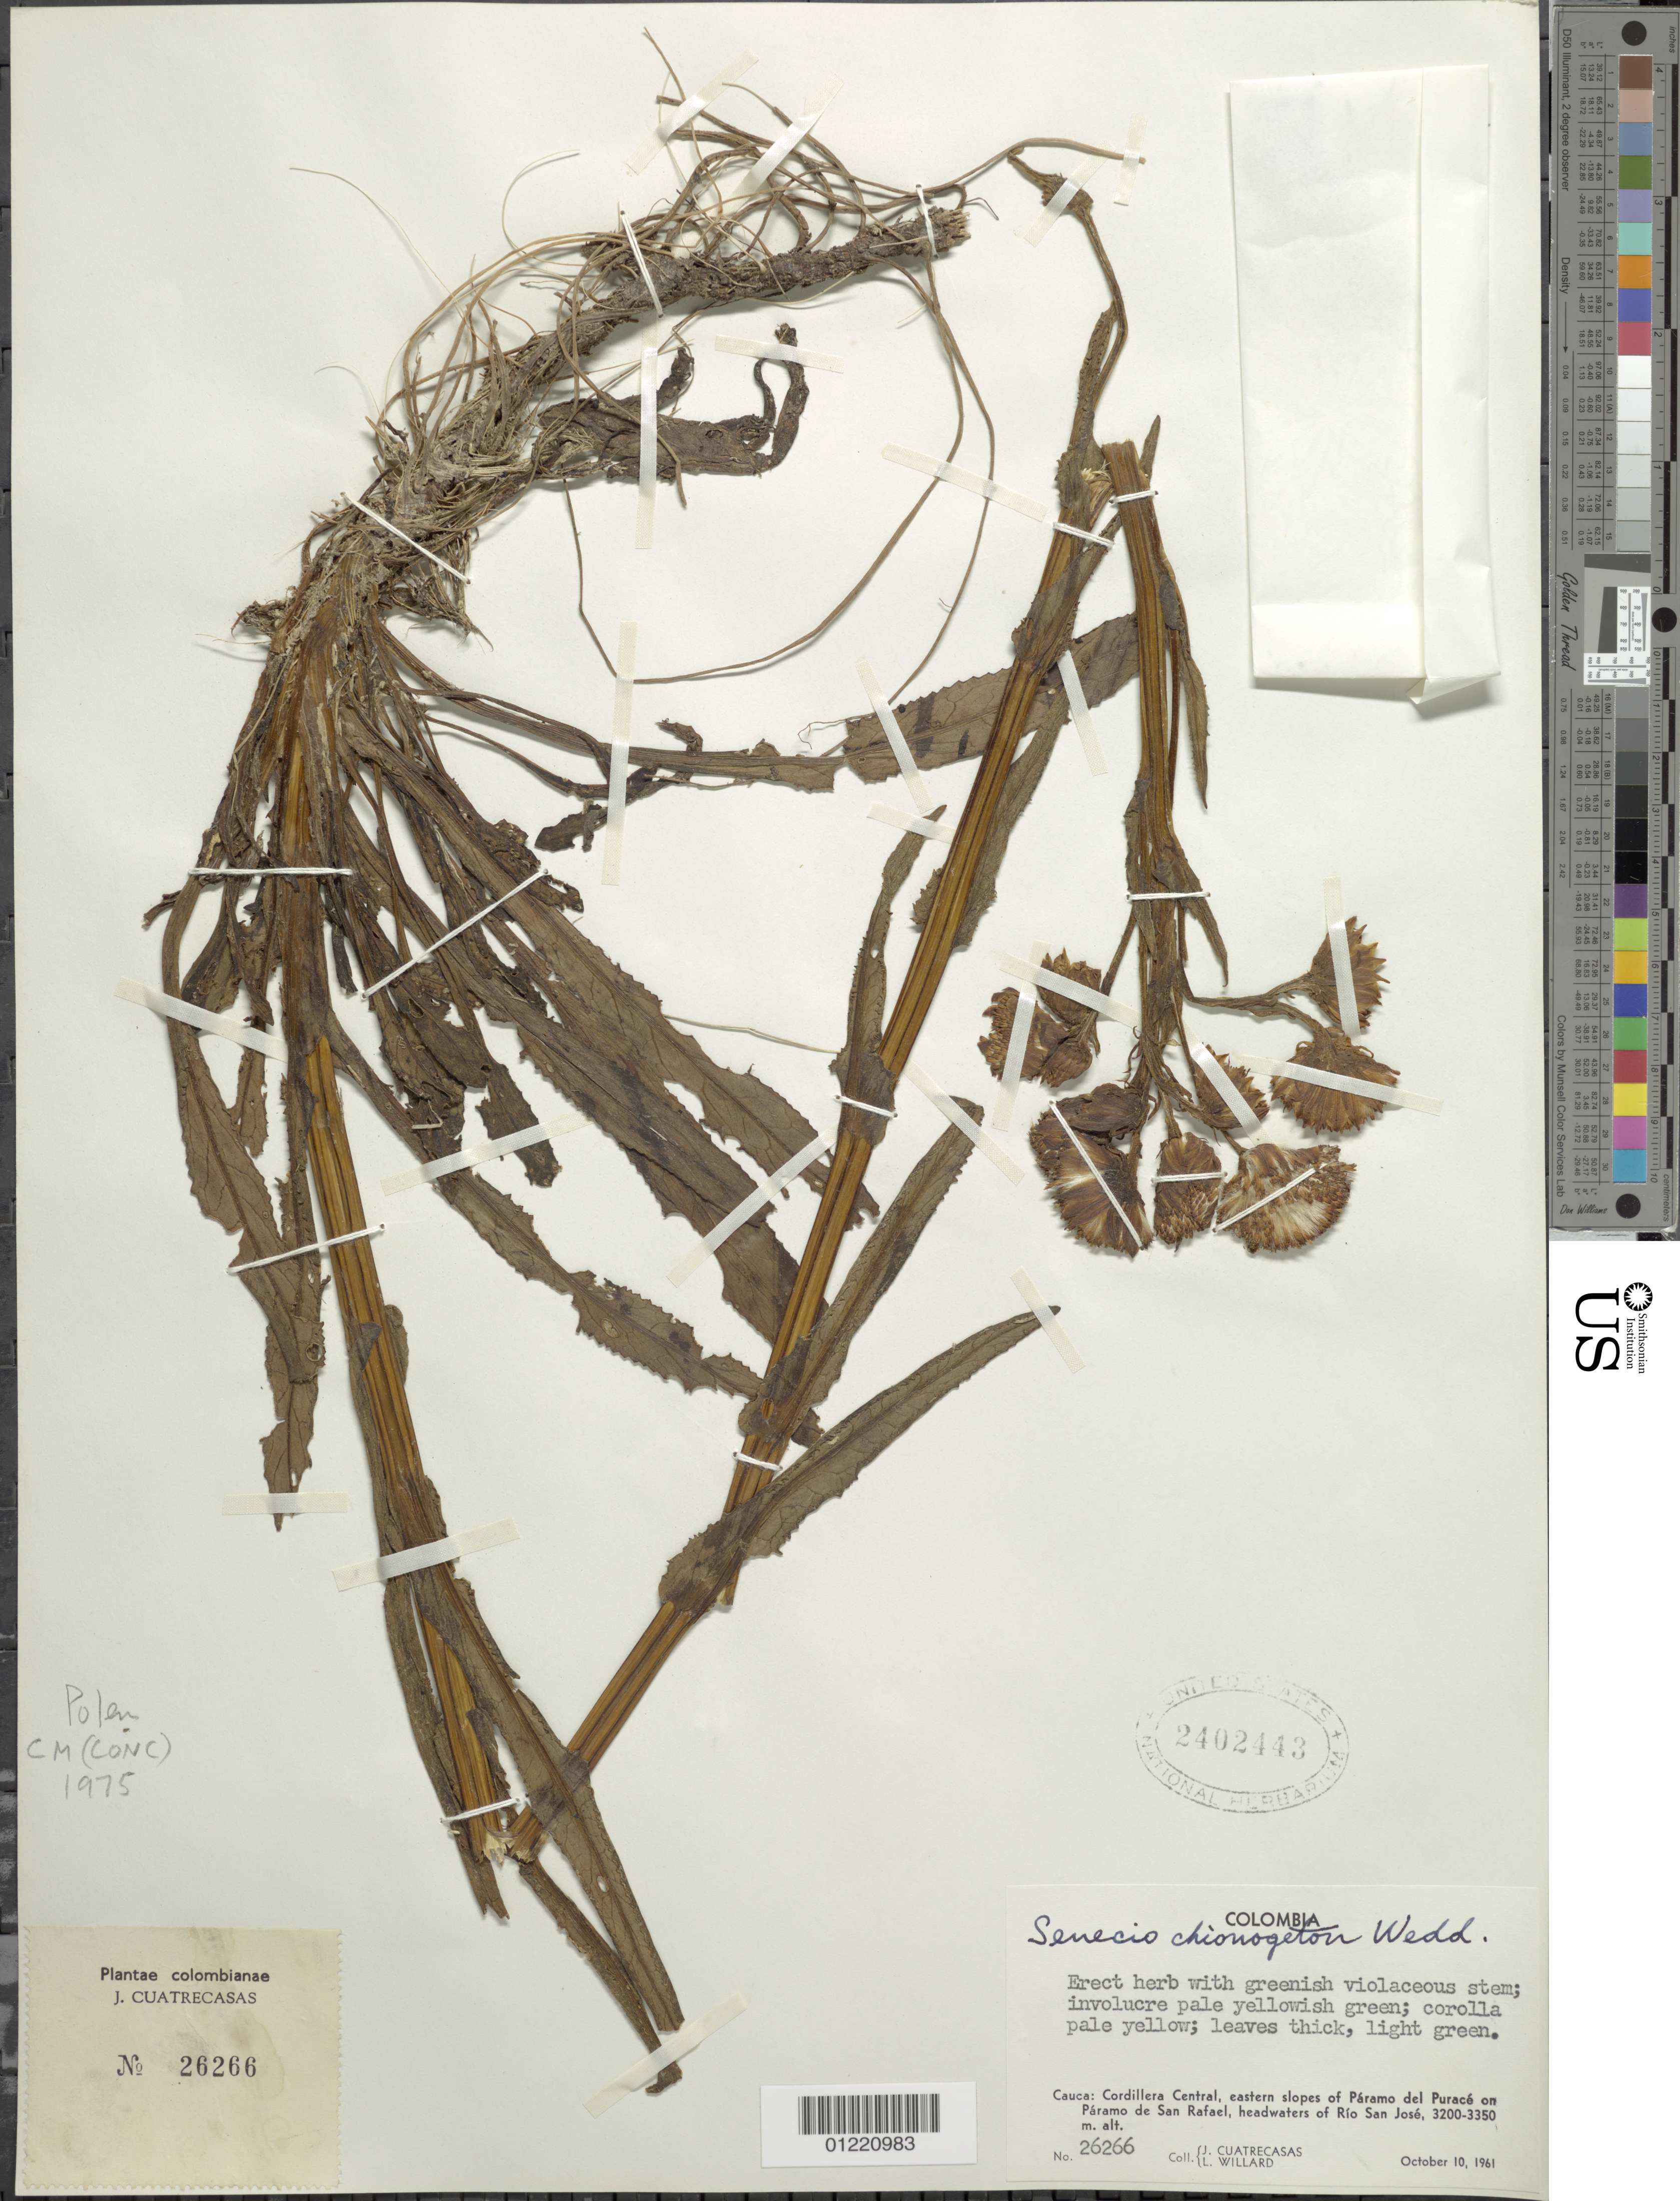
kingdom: Plantae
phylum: Tracheophyta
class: Magnoliopsida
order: Asterales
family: Asteraceae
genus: Senecio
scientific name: Senecio tephrosioides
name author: Turcz.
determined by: Salomon, Luciana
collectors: J. Cuatrecasas & J. Willard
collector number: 26266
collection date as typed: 10 Oct 1961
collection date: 1961-10-10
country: Colombia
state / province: Cauca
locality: Cordillera Central, eastern slopes of Páramo del Purace on Páramo de San Rafael, headwaters of Río San José.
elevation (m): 3200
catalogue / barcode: US 2402443